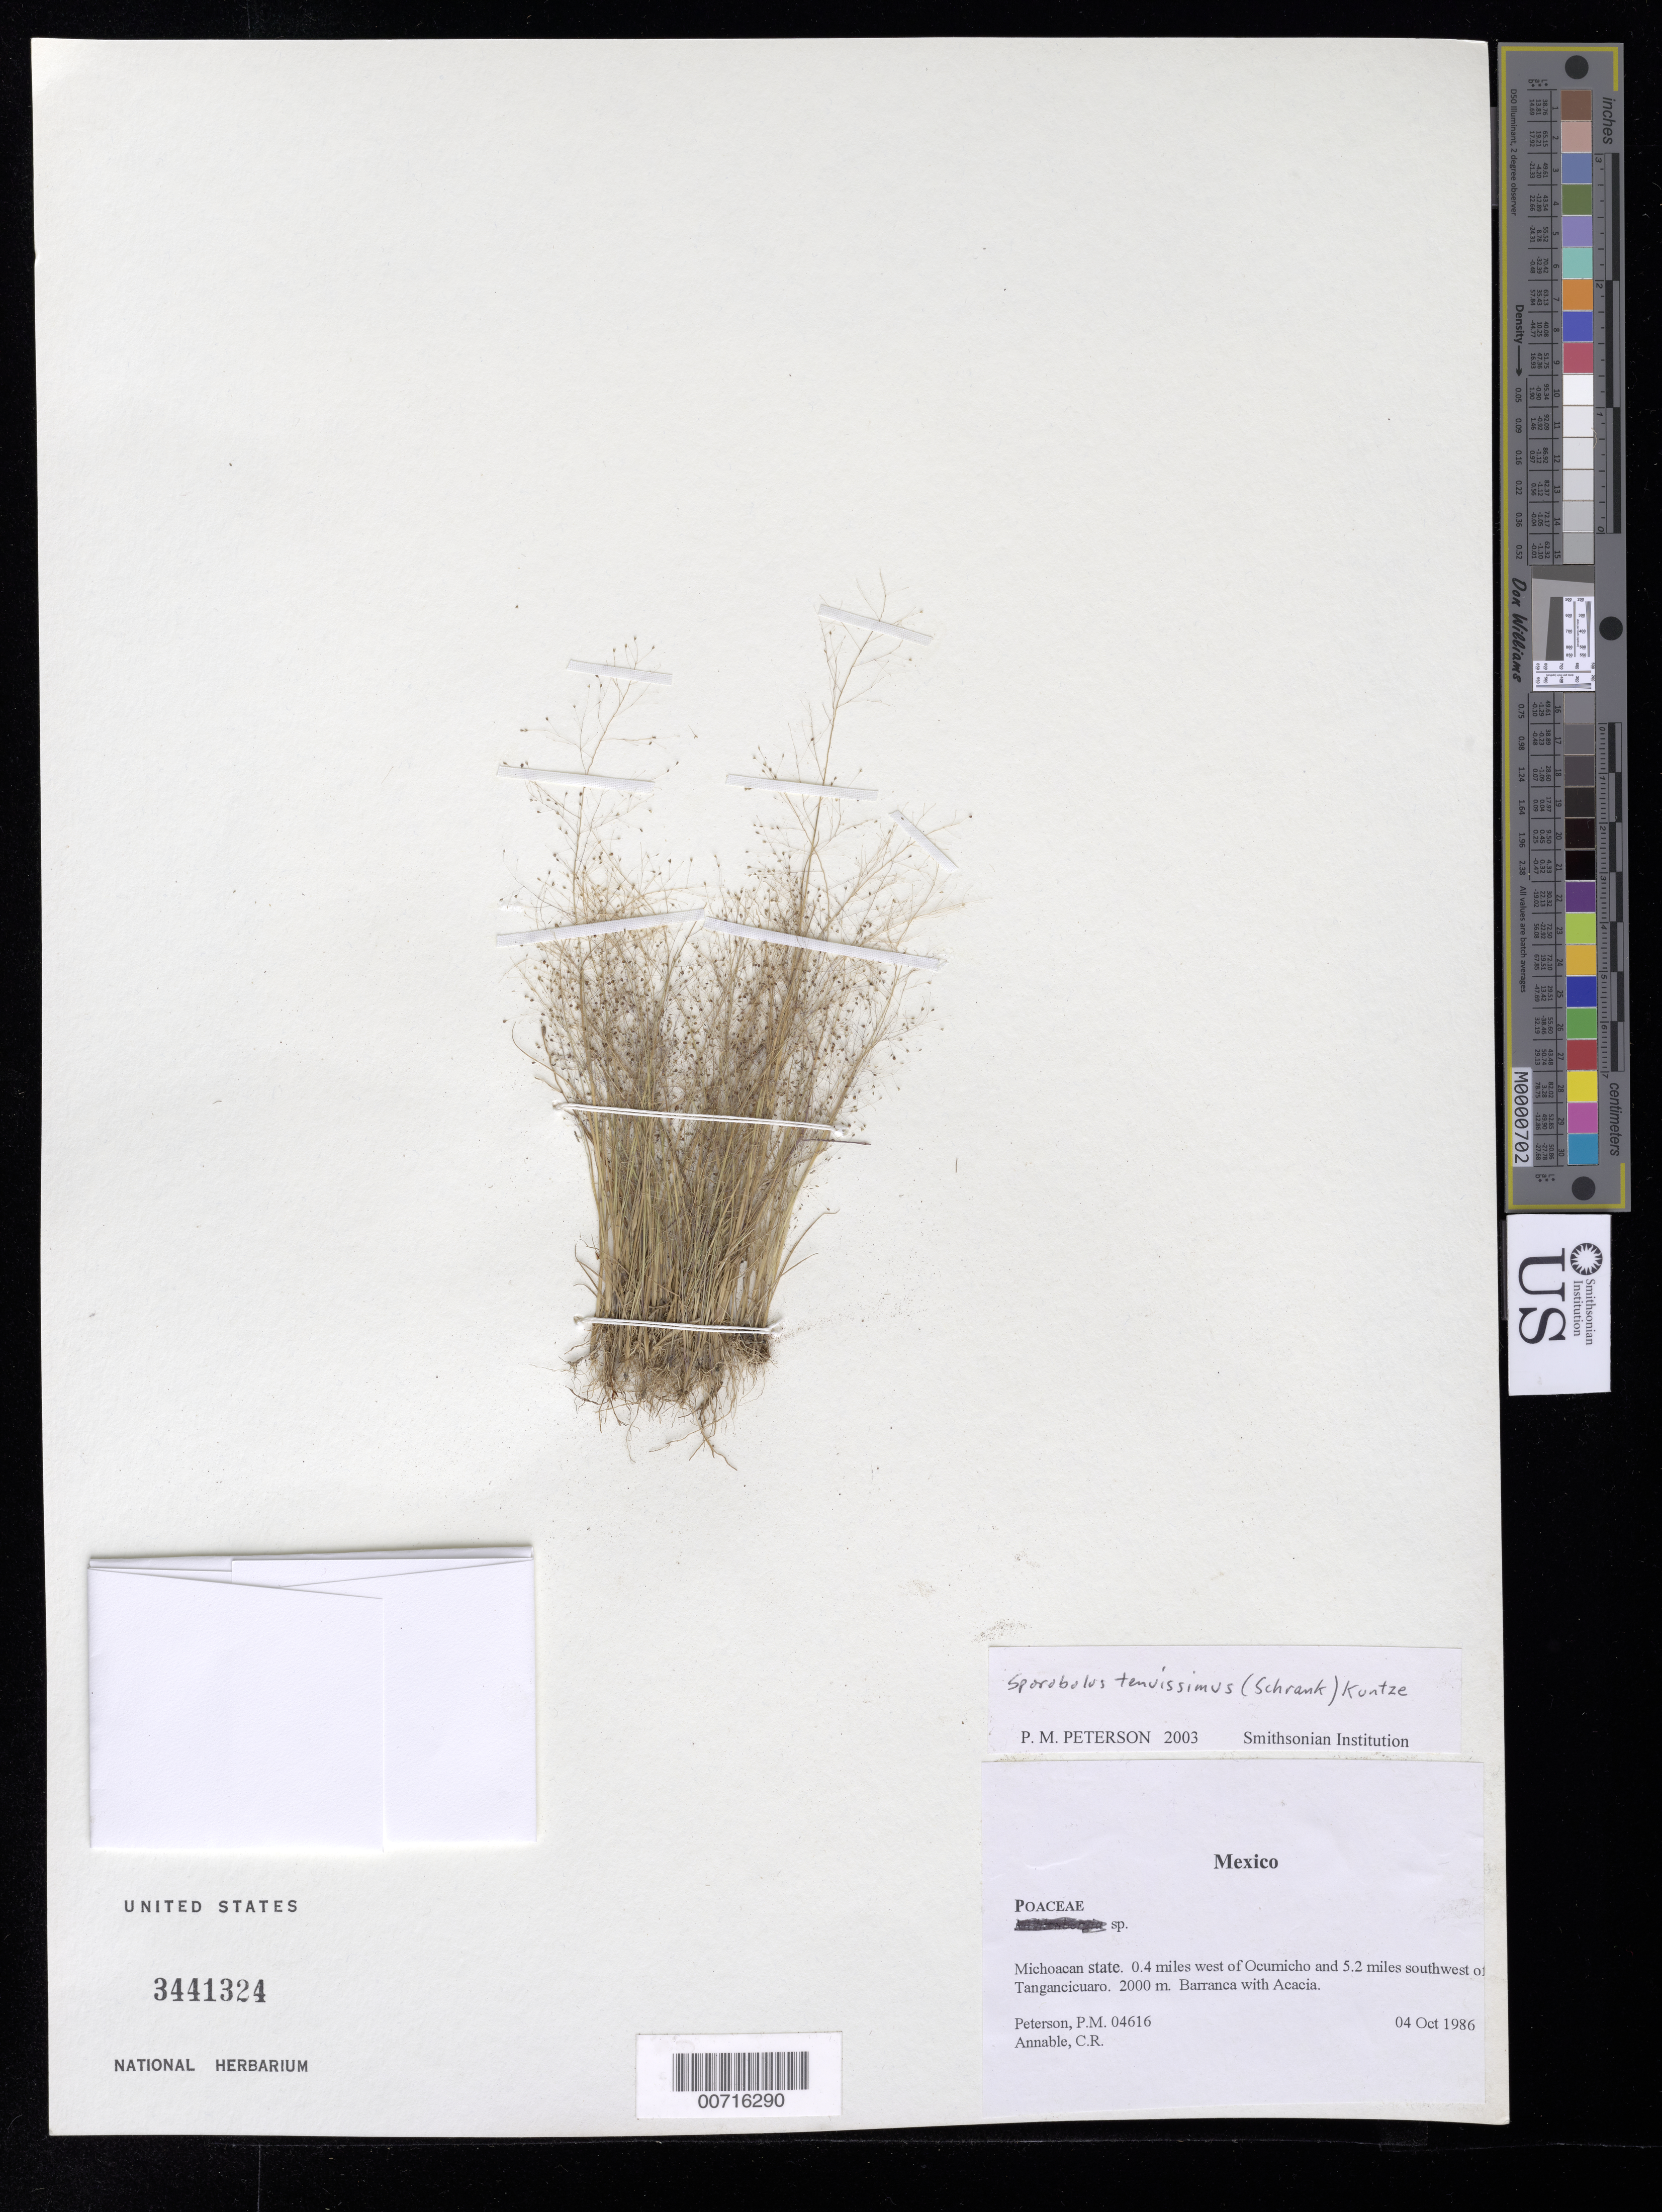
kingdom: Plantae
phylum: Tracheophyta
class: Liliopsida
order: Poales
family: Poaceae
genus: Sporobolus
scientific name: Sporobolus tenuissimus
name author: (Mart. ex Schrank) Kuntze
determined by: Peterson, Paul M., (BOT), Smithsonian Institution - National Museum of Natural History (UNITED STATES)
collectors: P. M. Peterson & C. R. Annable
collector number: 04616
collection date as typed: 04 Oct 1986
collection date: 1986-10-04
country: Mexico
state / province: Michoacán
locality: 0.4 miles west of Ocumicho and 5.2 miles southwest of Tangancicuaro.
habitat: Barranca with Acacia.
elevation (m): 2000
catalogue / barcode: US 3441324